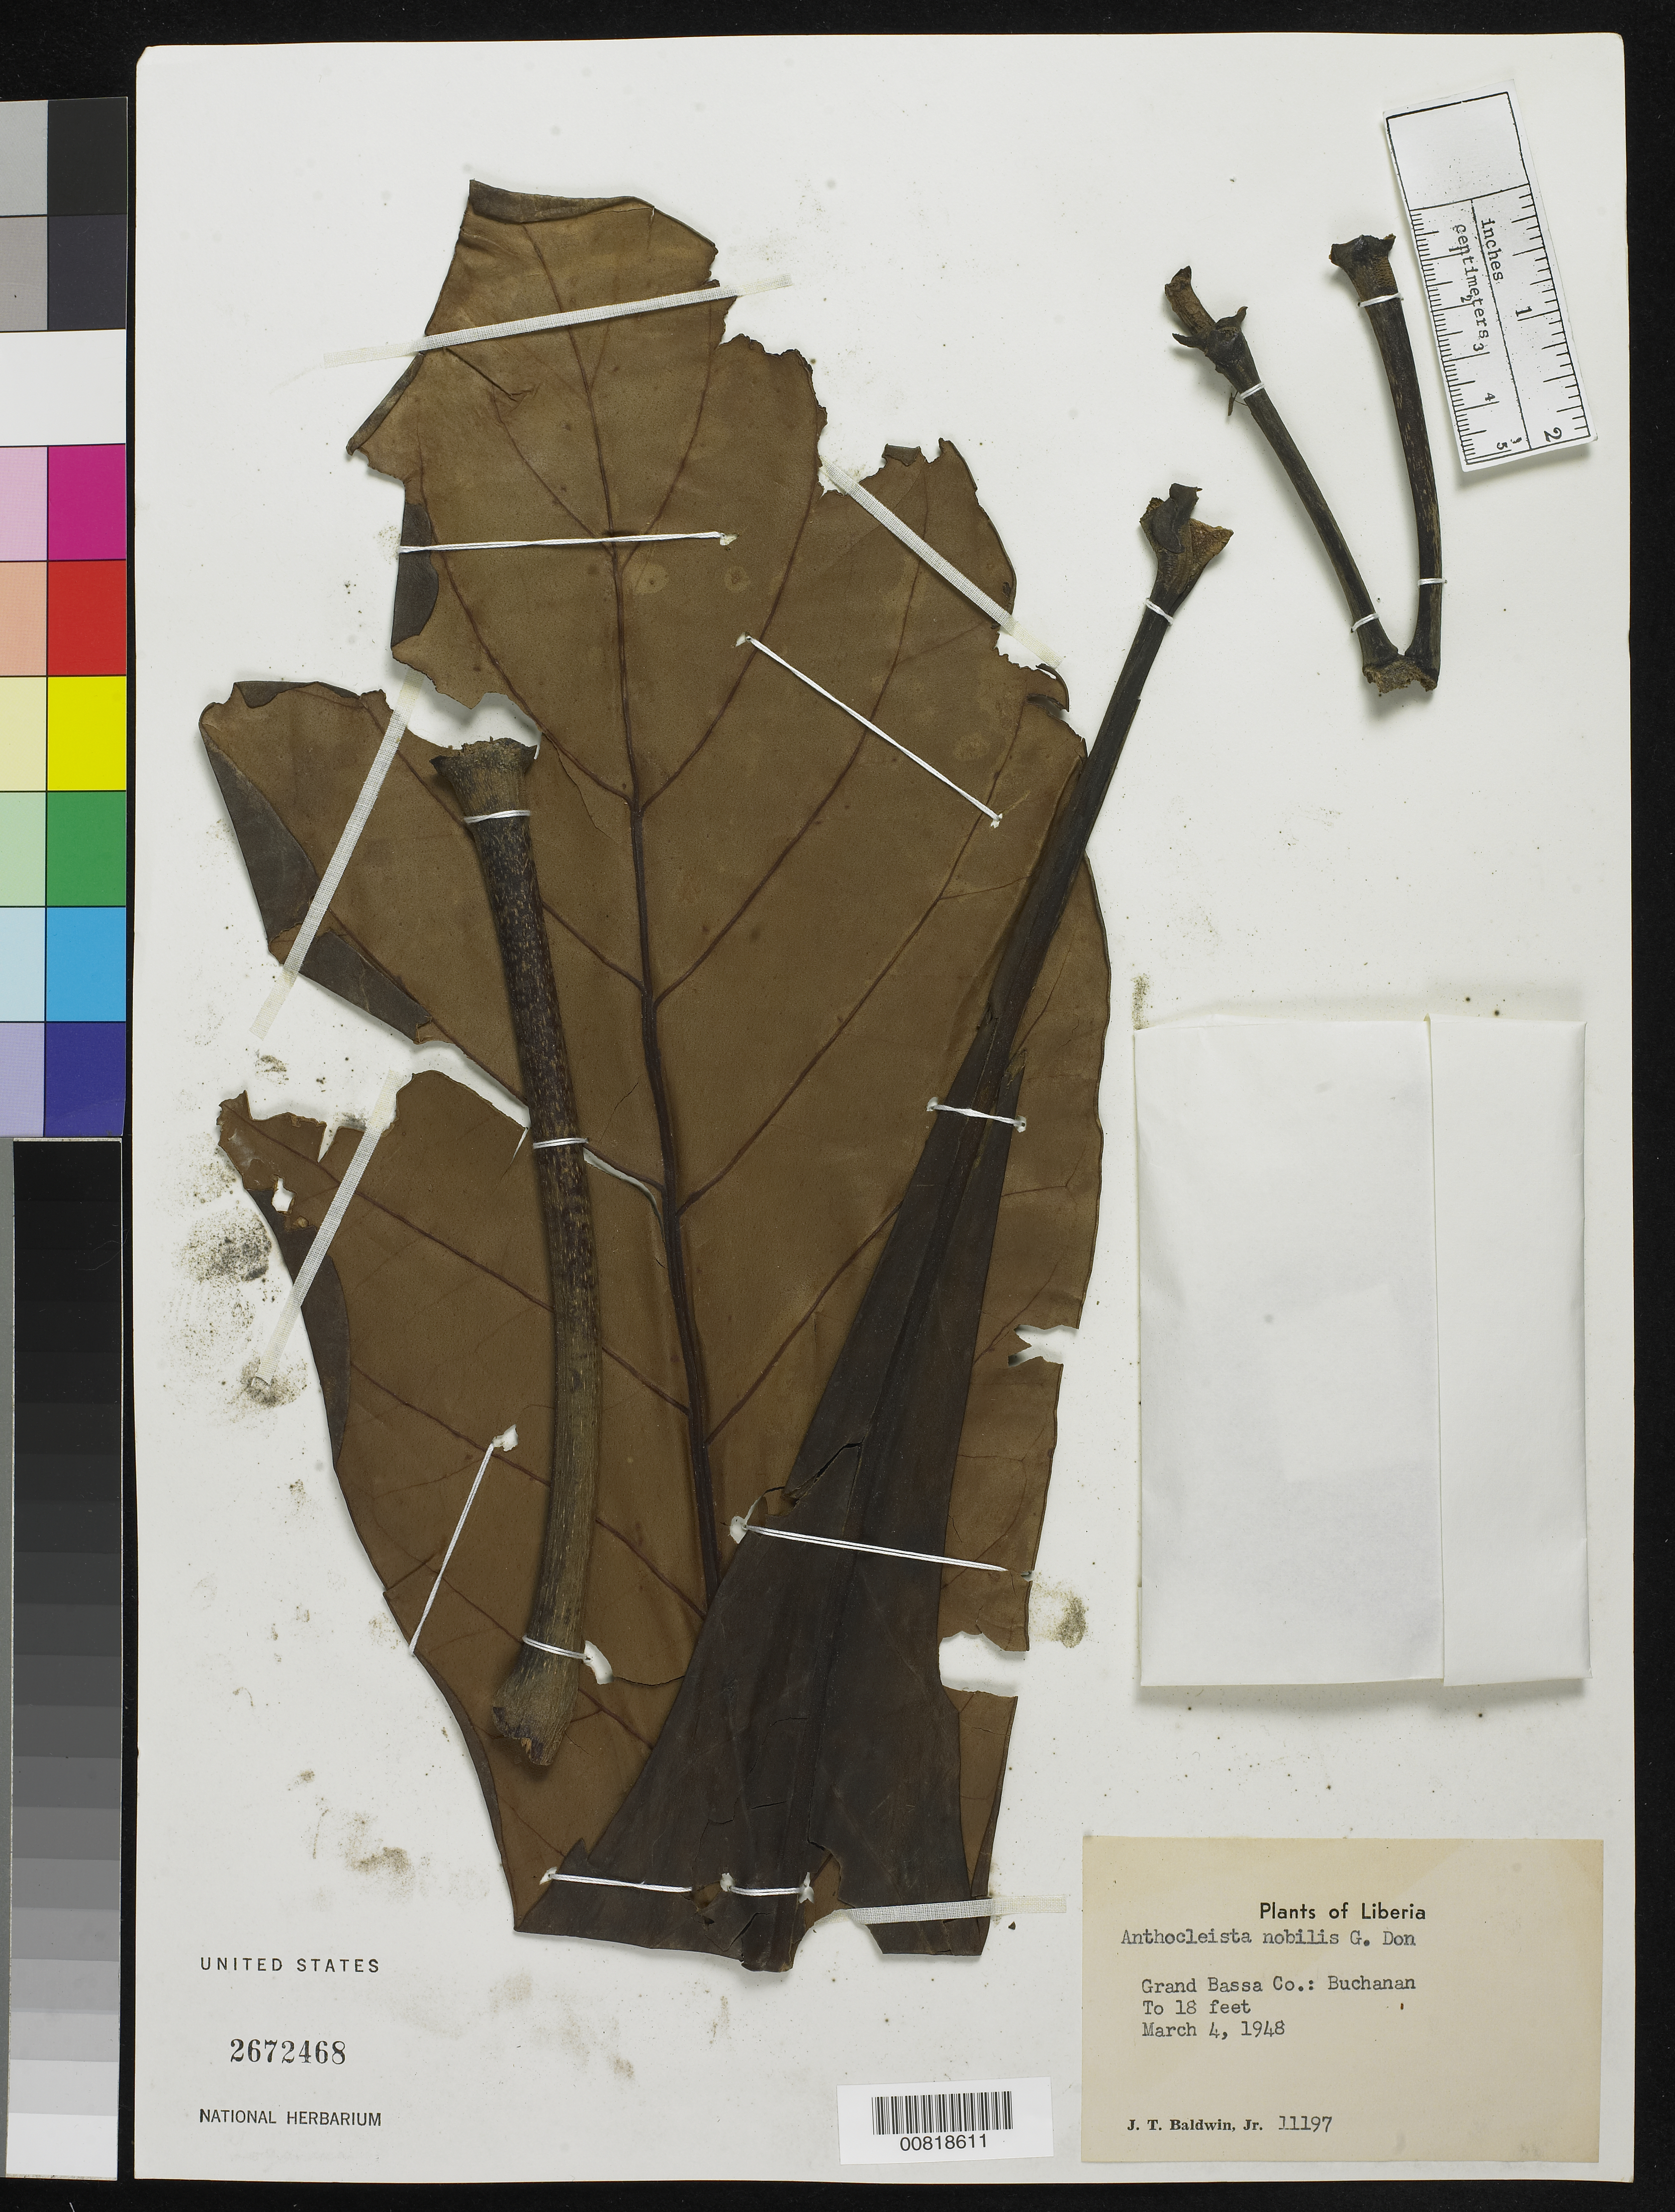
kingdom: Plantae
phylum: Tracheophyta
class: Magnoliopsida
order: Gentianales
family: Gentianaceae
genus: Anthocleista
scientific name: Anthocleista nobilis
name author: G. Don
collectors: J. T. Baldwin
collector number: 11197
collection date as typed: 4 Mar 1948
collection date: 1948-03-04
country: Liberia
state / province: Grand Bassa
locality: Buchanan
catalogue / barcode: US 2672468